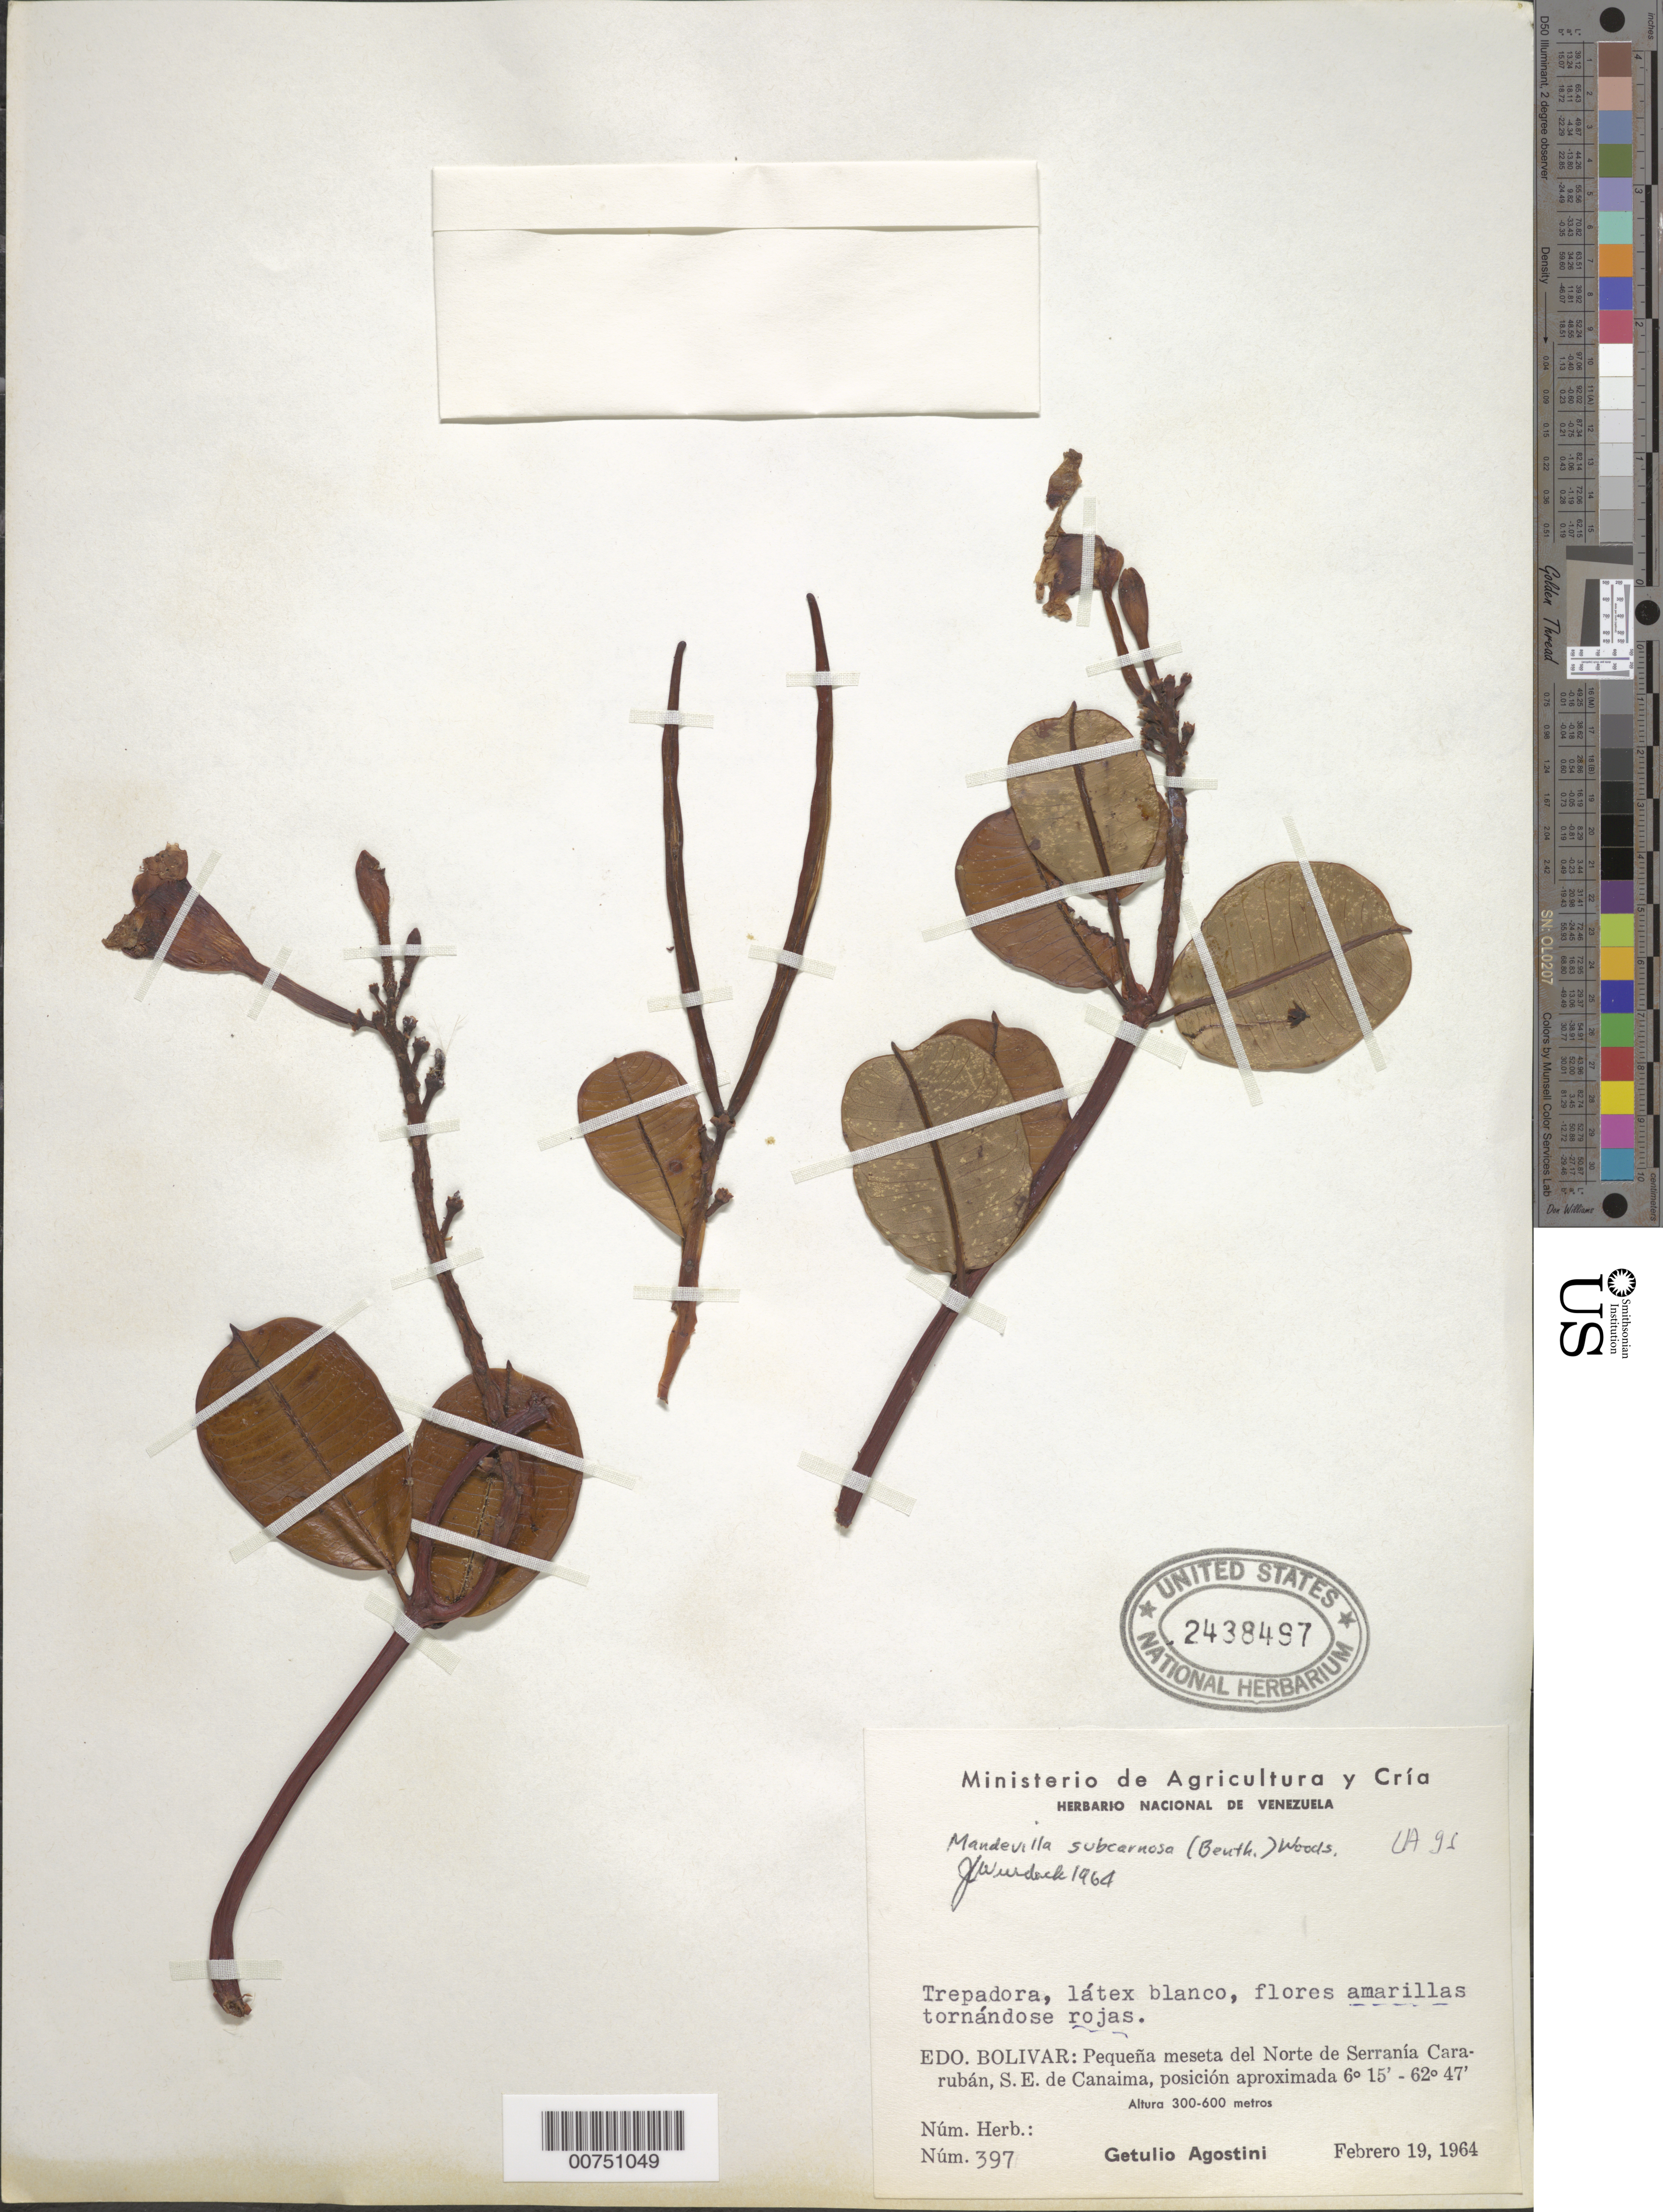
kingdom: Plantae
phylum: Tracheophyta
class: Magnoliopsida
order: Gentianales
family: Apocynaceae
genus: Mandevilla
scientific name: Mandevilla subcarnosa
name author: (Benth.) Woodson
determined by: Wurdack, John J., (US), US (UNITED STATES)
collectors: G. Agostini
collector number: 397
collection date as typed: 19-Feb-64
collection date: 1964-02-19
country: Venezuela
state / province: Bolívar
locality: Serrania Cararuban, N of, and SE of Canaima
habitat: Small plateau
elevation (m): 300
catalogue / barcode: US 2438497